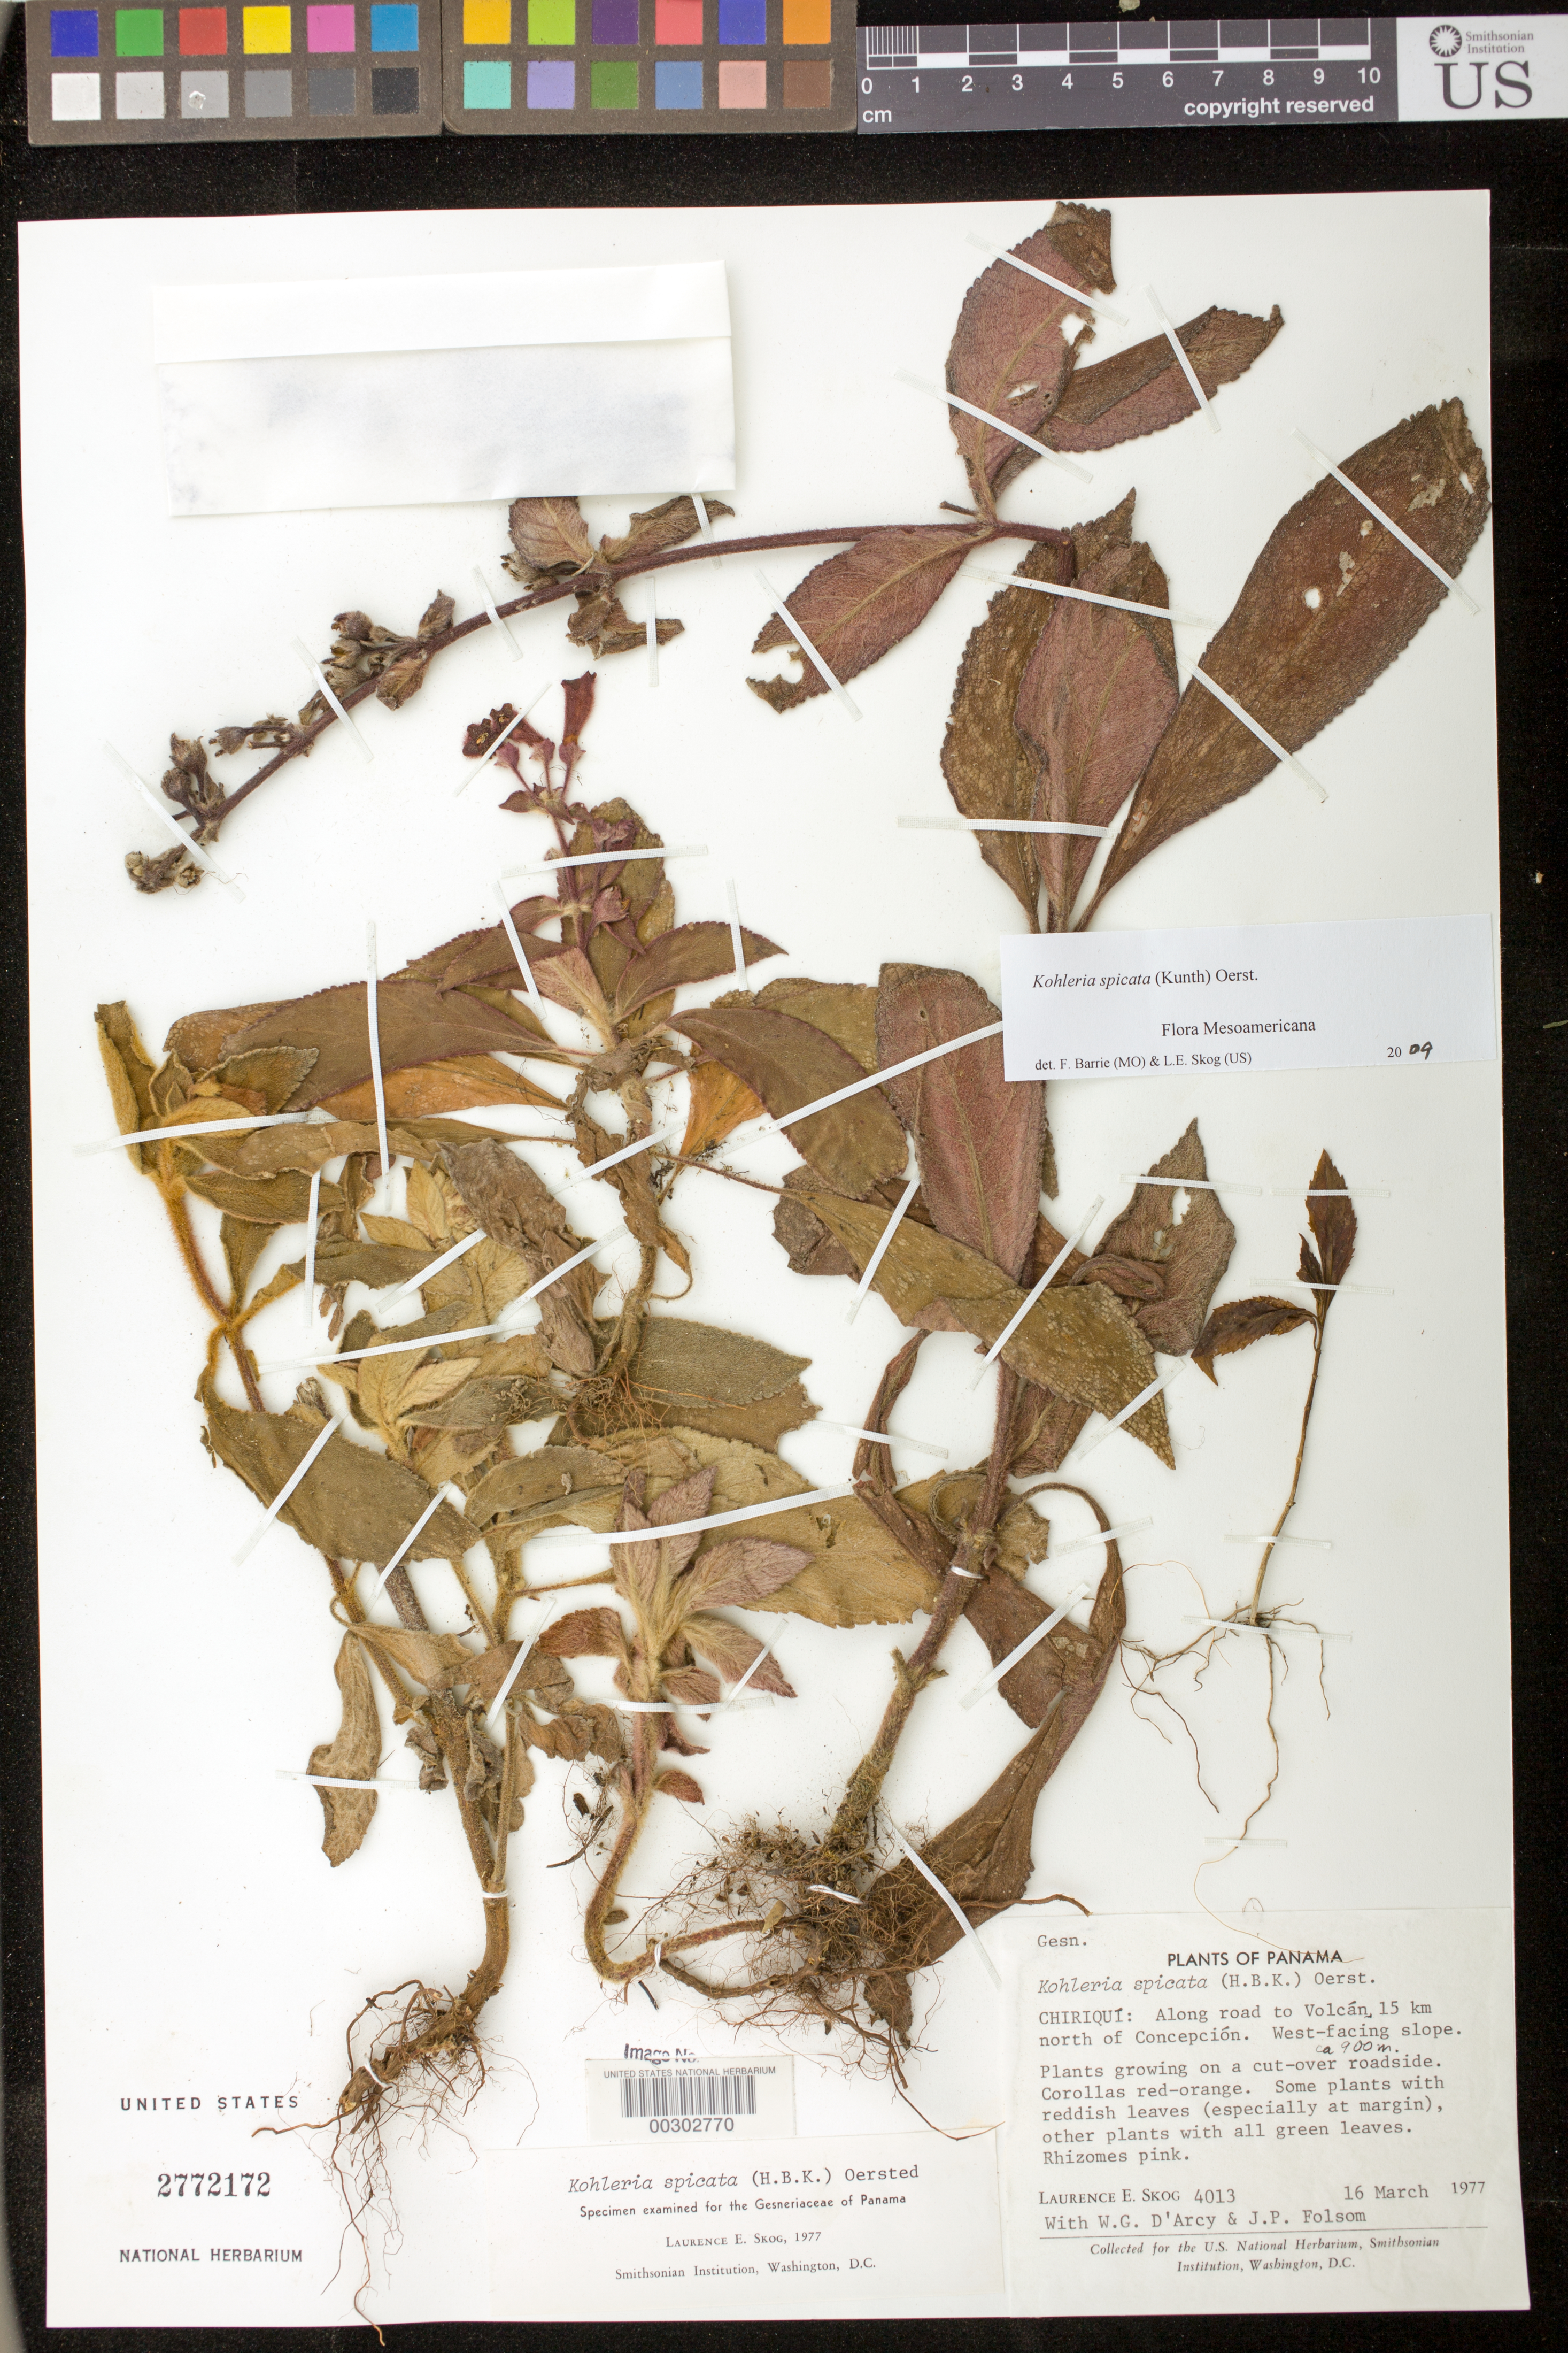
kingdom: Plantae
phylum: Tracheophyta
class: Magnoliopsida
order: Lamiales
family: Gesneriaceae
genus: Kohleria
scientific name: Kohleria spicata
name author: (Kunth) Oerst.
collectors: L. E. Skog, W. G. D'Arcy & J. P. Folsom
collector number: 4013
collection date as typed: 16 Mar 1977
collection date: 1977-03-16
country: Panama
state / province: Chiriquí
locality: Along road to Volcan, 15 km N of Concepcion, west-facing slope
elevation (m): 900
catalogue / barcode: US 2772172